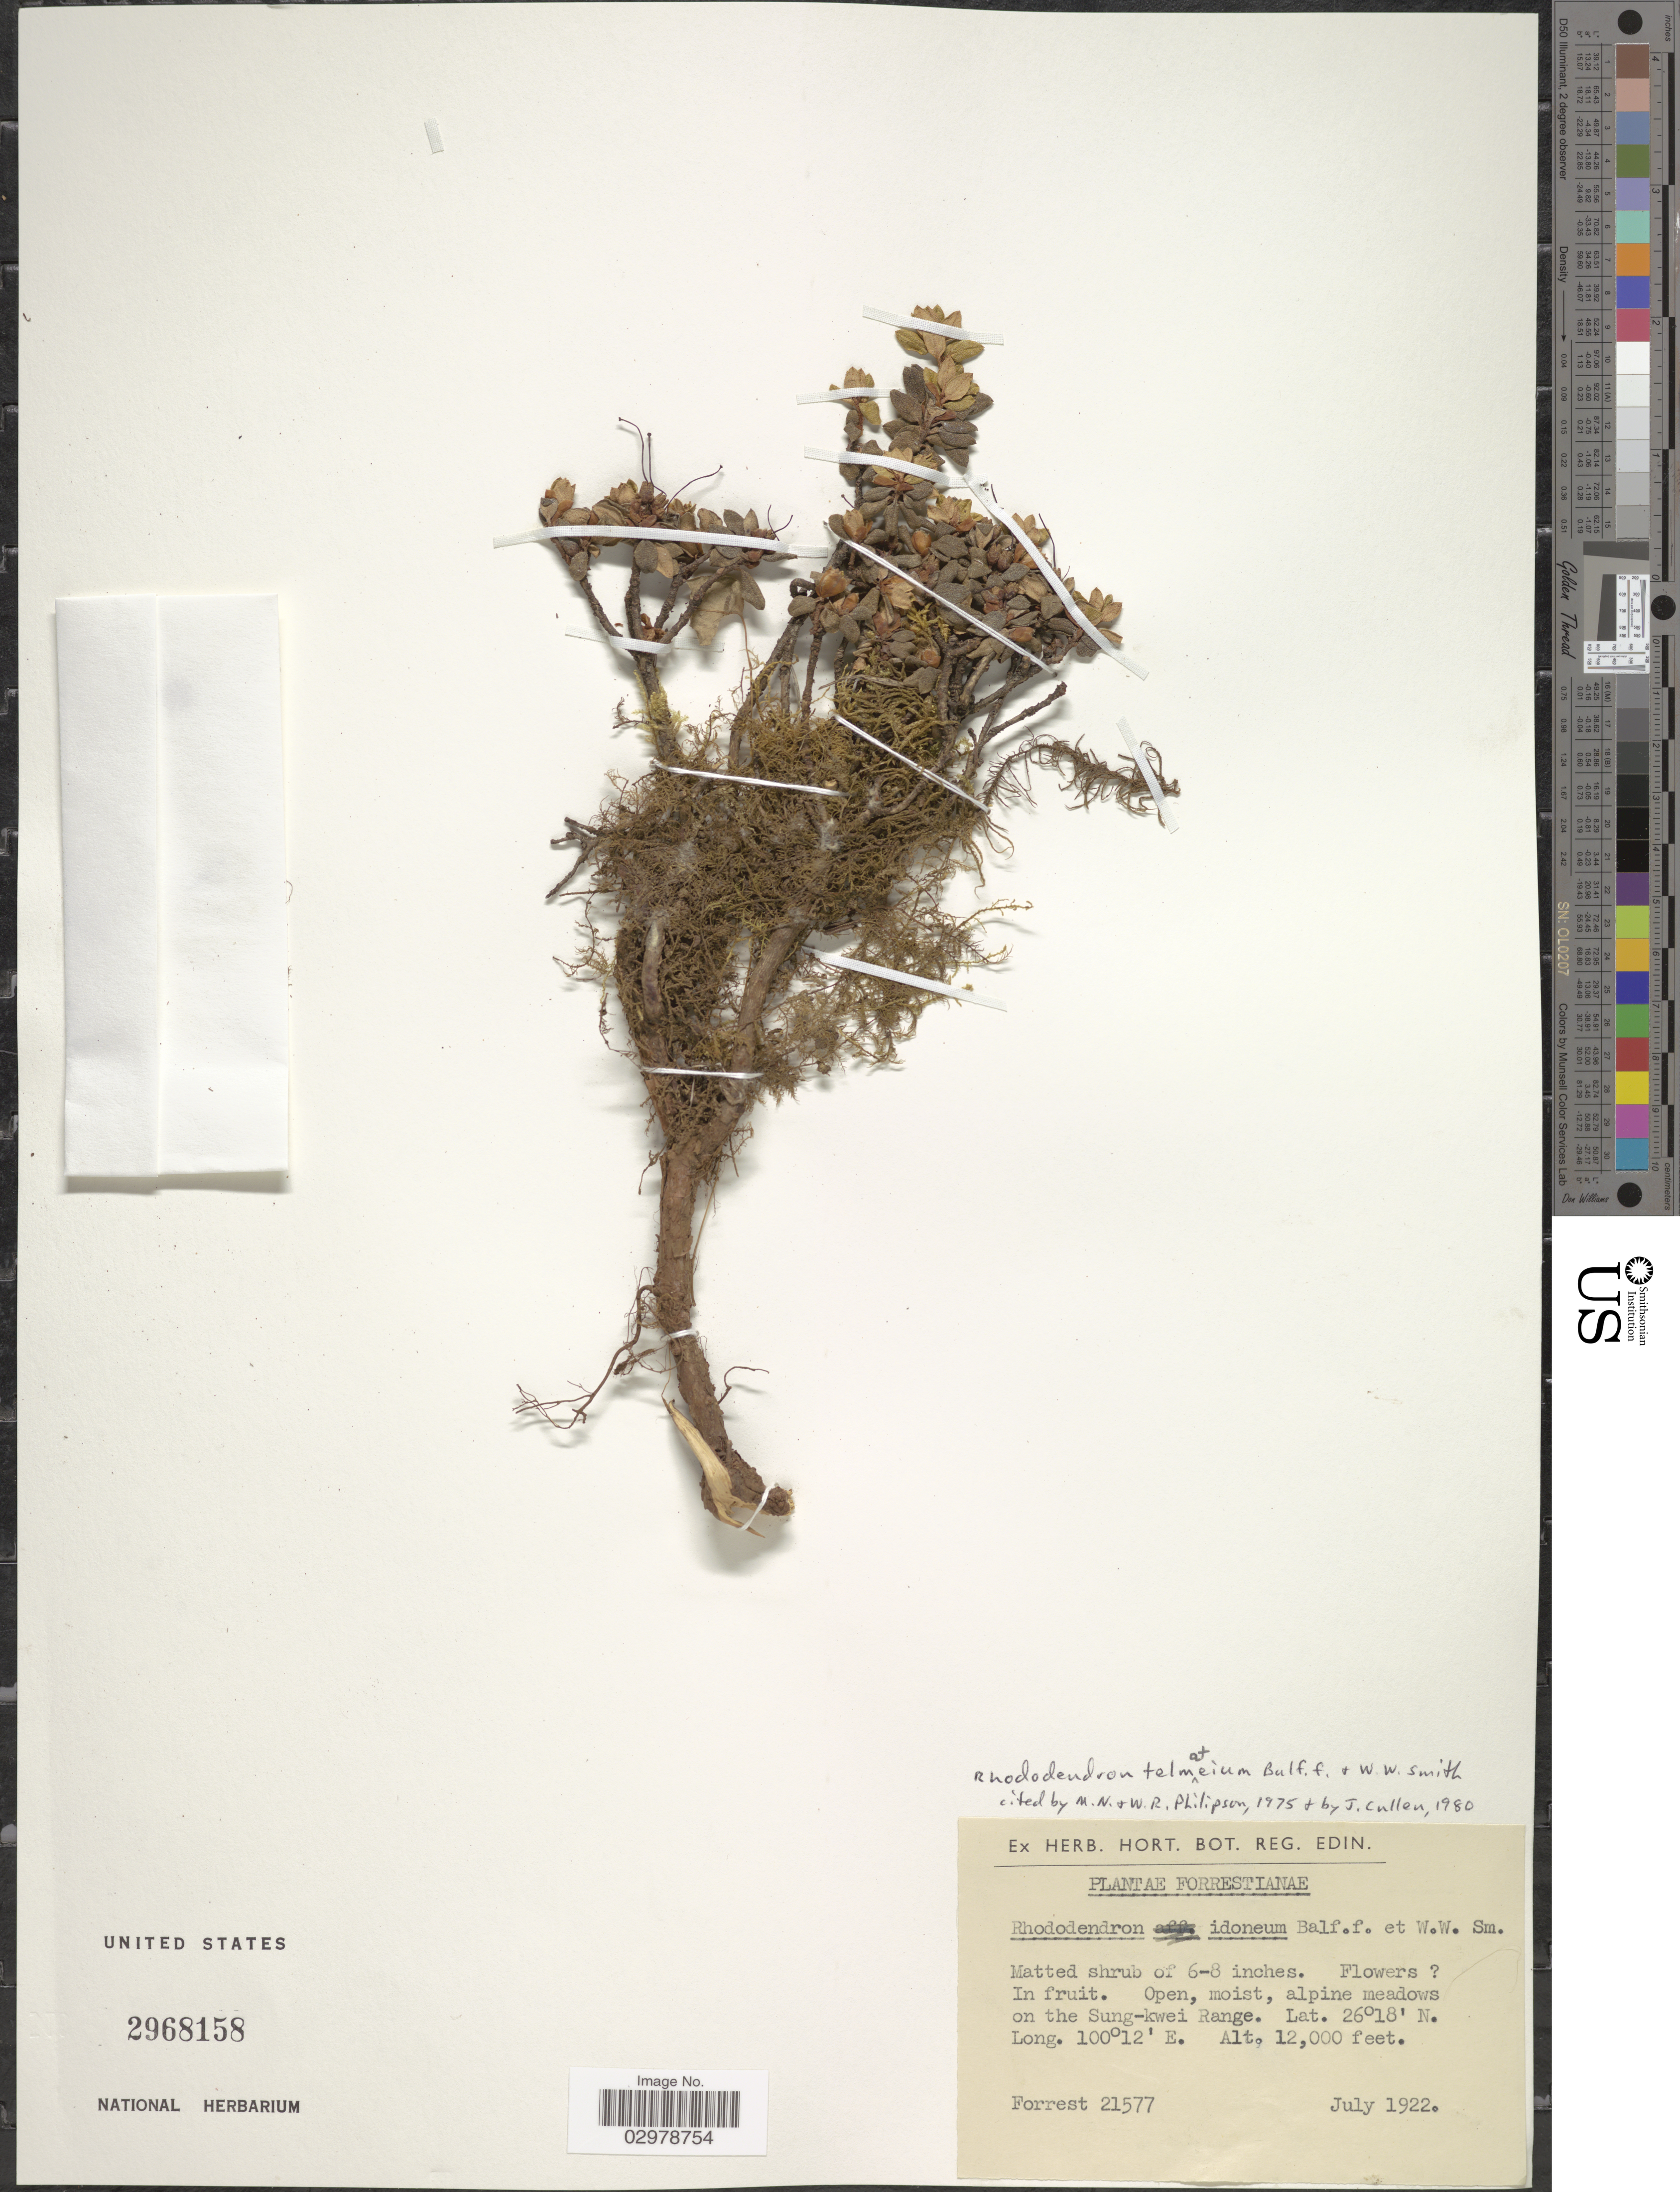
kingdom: Plantae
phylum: Tracheophyta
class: Magnoliopsida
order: Ericales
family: Ericaceae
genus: Rhododendron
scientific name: Rhododendron telmateium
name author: Balf. f. & W.W. Sm.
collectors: -. Forrest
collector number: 21577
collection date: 1922-07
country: China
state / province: Yunnan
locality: On the Sung-kwei Range.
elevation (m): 3658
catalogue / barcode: US 2968158